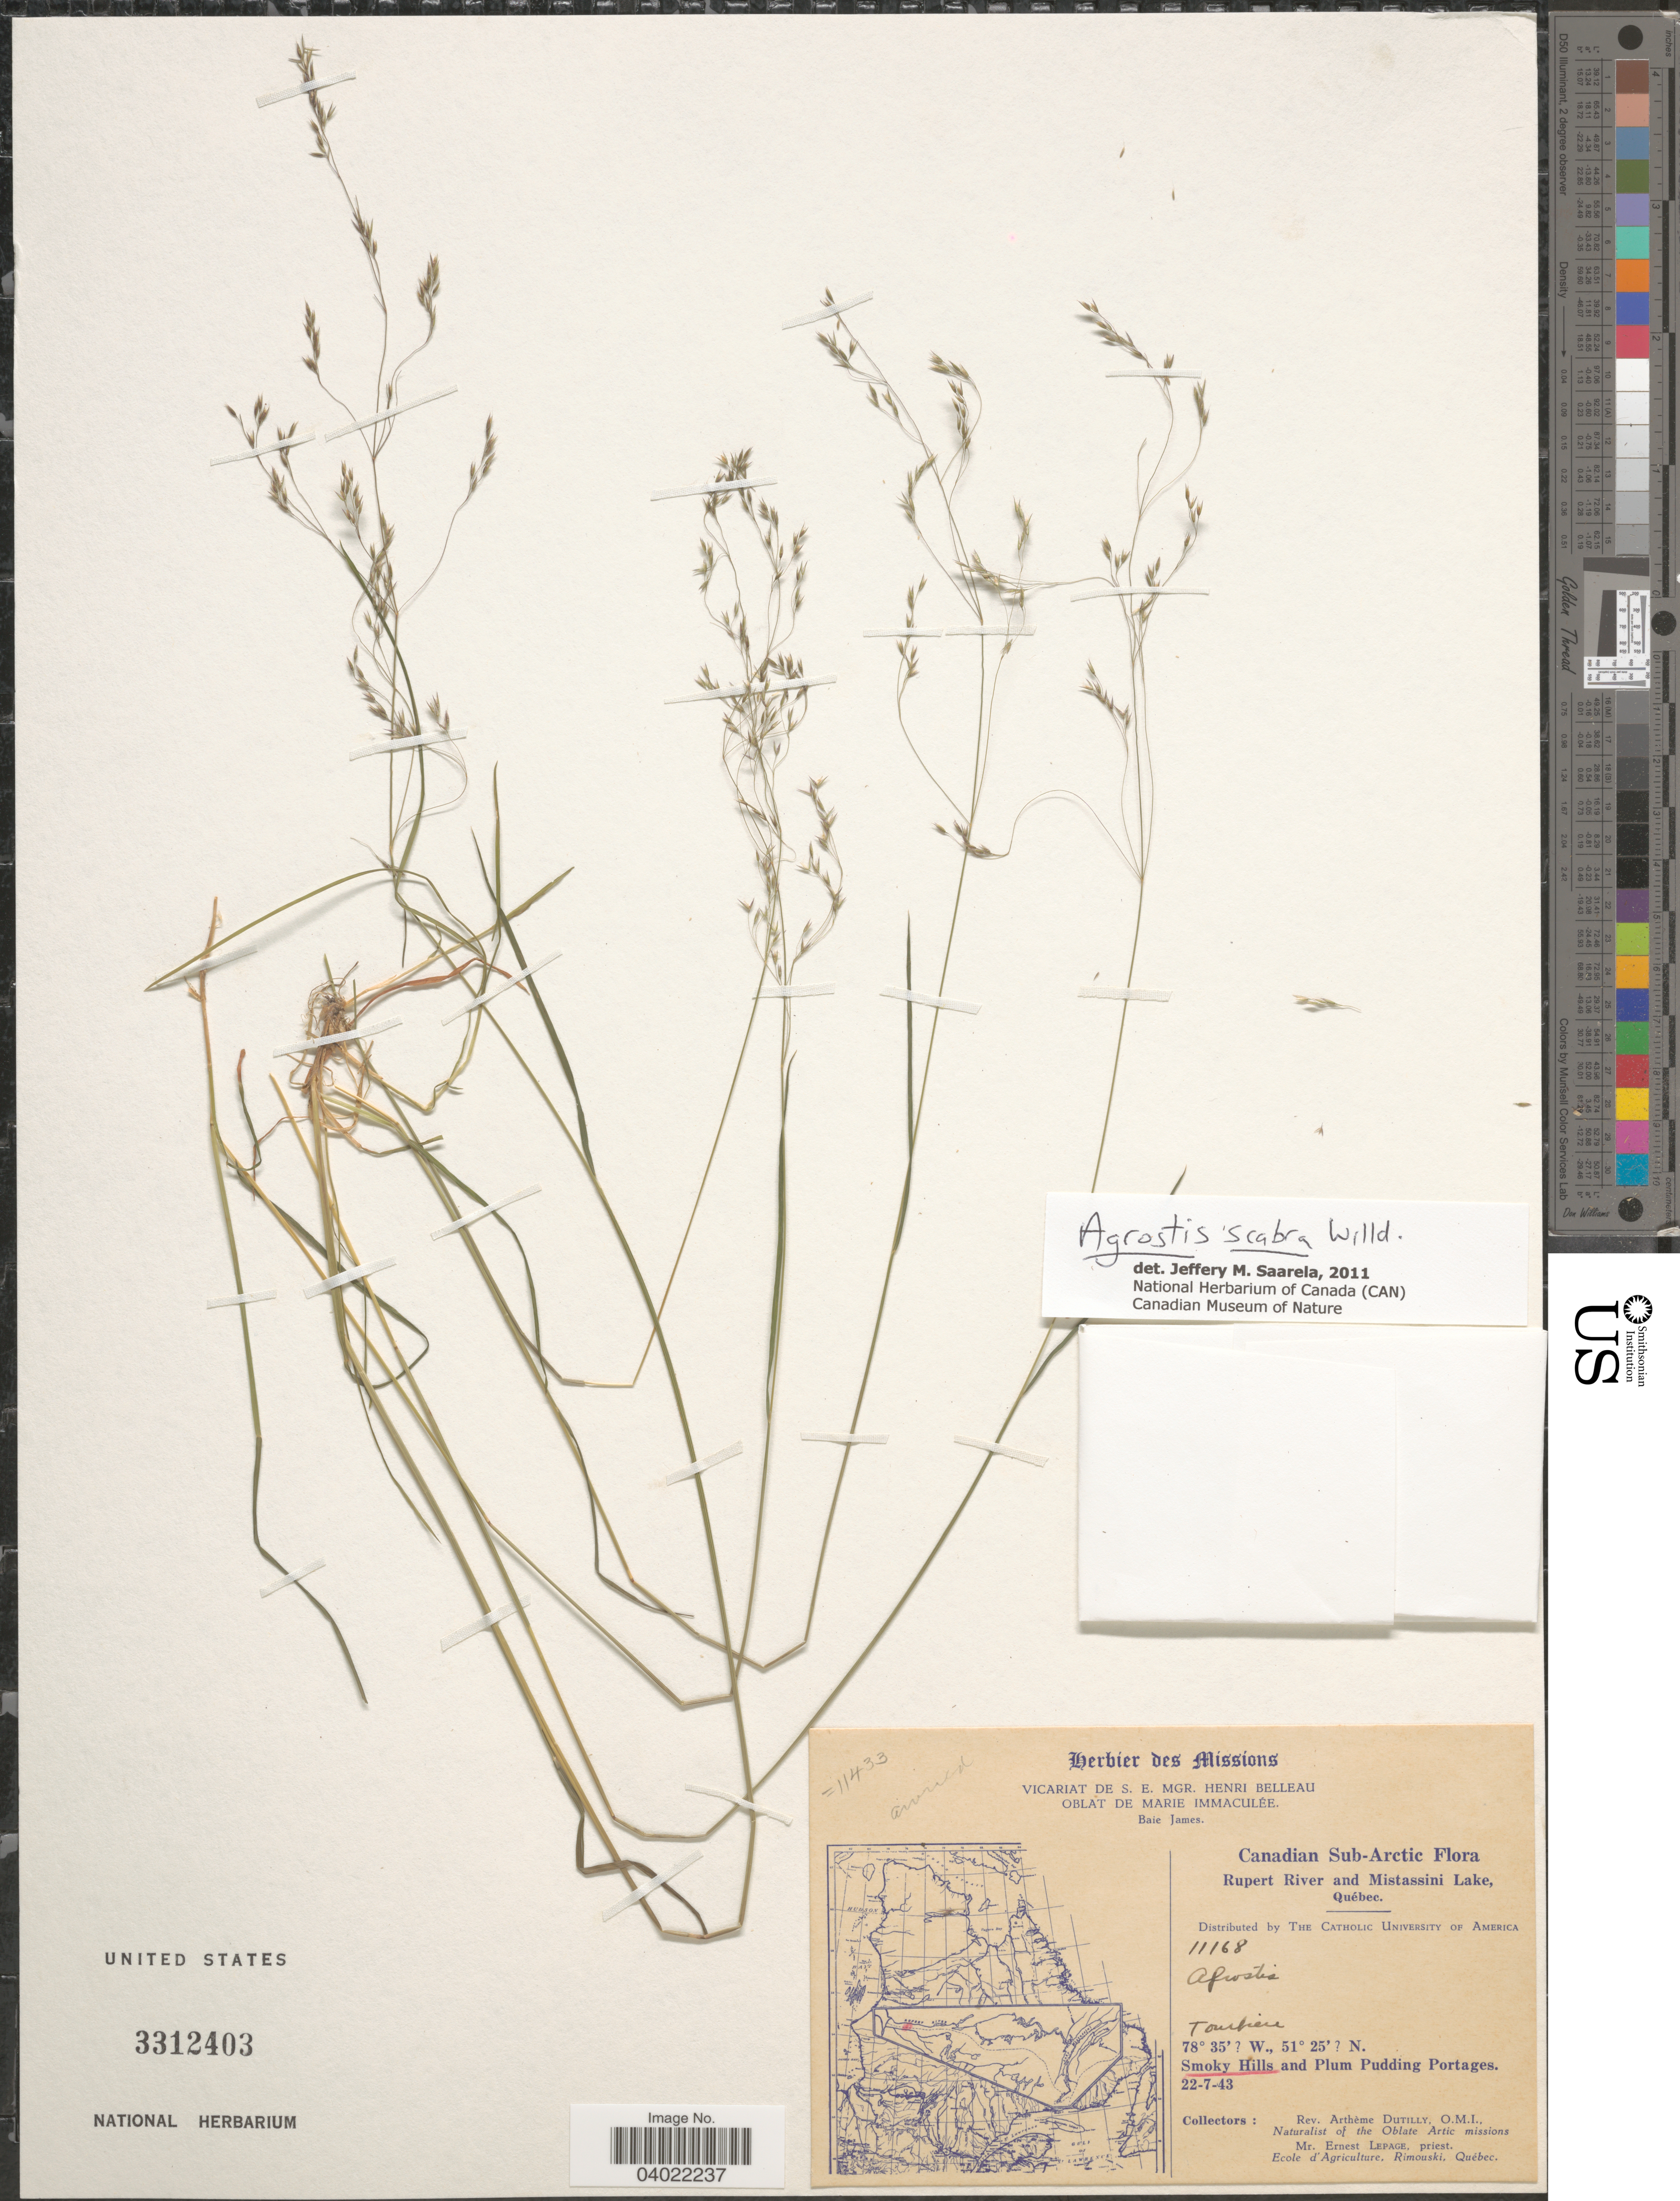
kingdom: Plantae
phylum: Tracheophyta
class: Liliopsida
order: Poales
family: Poaceae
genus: Agrostis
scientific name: Agrostis scabra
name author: Willd.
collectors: A. Dutilly & E. Lepage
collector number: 11168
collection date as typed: Transcribed d/m/y: 22/7/43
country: Canada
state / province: Quebec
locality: Canadian Sub-Arctic. Rupert River and Mistassini Lake. Smoky Hills Portage.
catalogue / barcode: US 3312403